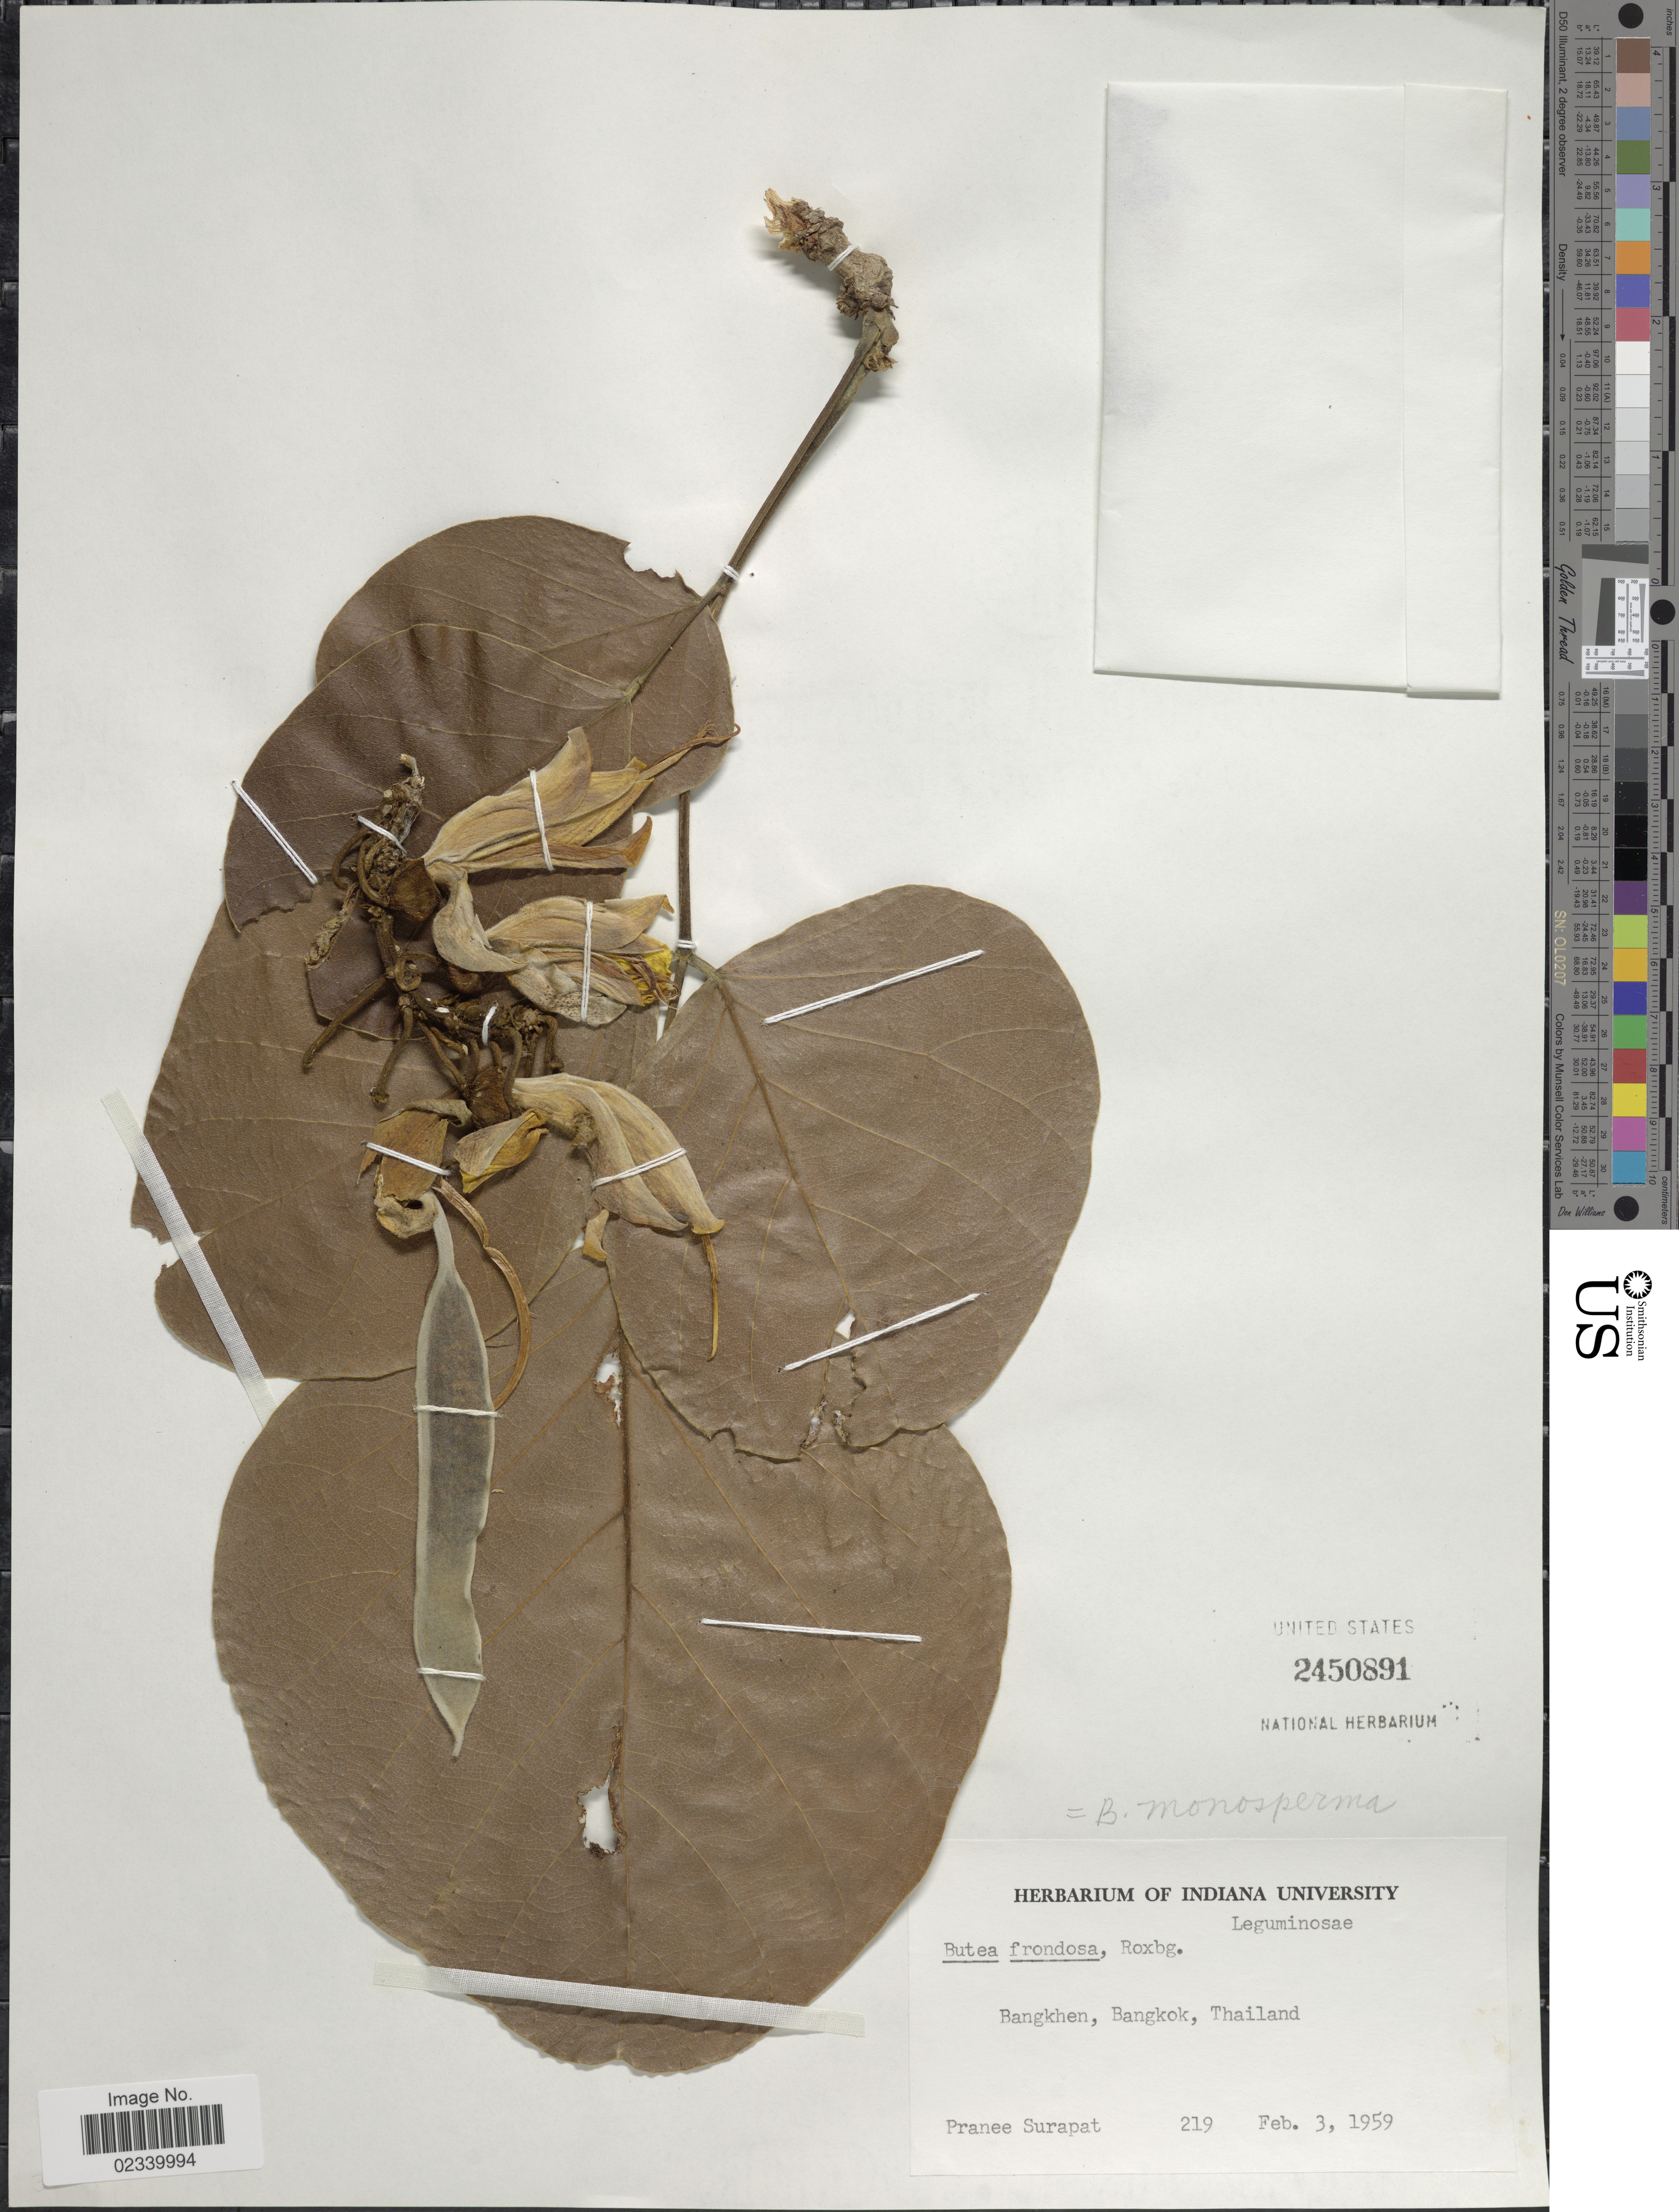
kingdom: Plantae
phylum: Tracheophyta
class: Magnoliopsida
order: Fabales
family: Fabaceae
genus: Butea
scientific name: Butea monosperma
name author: (Lam.) Taub.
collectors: P. Surapat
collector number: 219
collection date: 1959-02-03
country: Thailand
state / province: Bangkok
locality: Bangkhen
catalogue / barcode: US 2450891